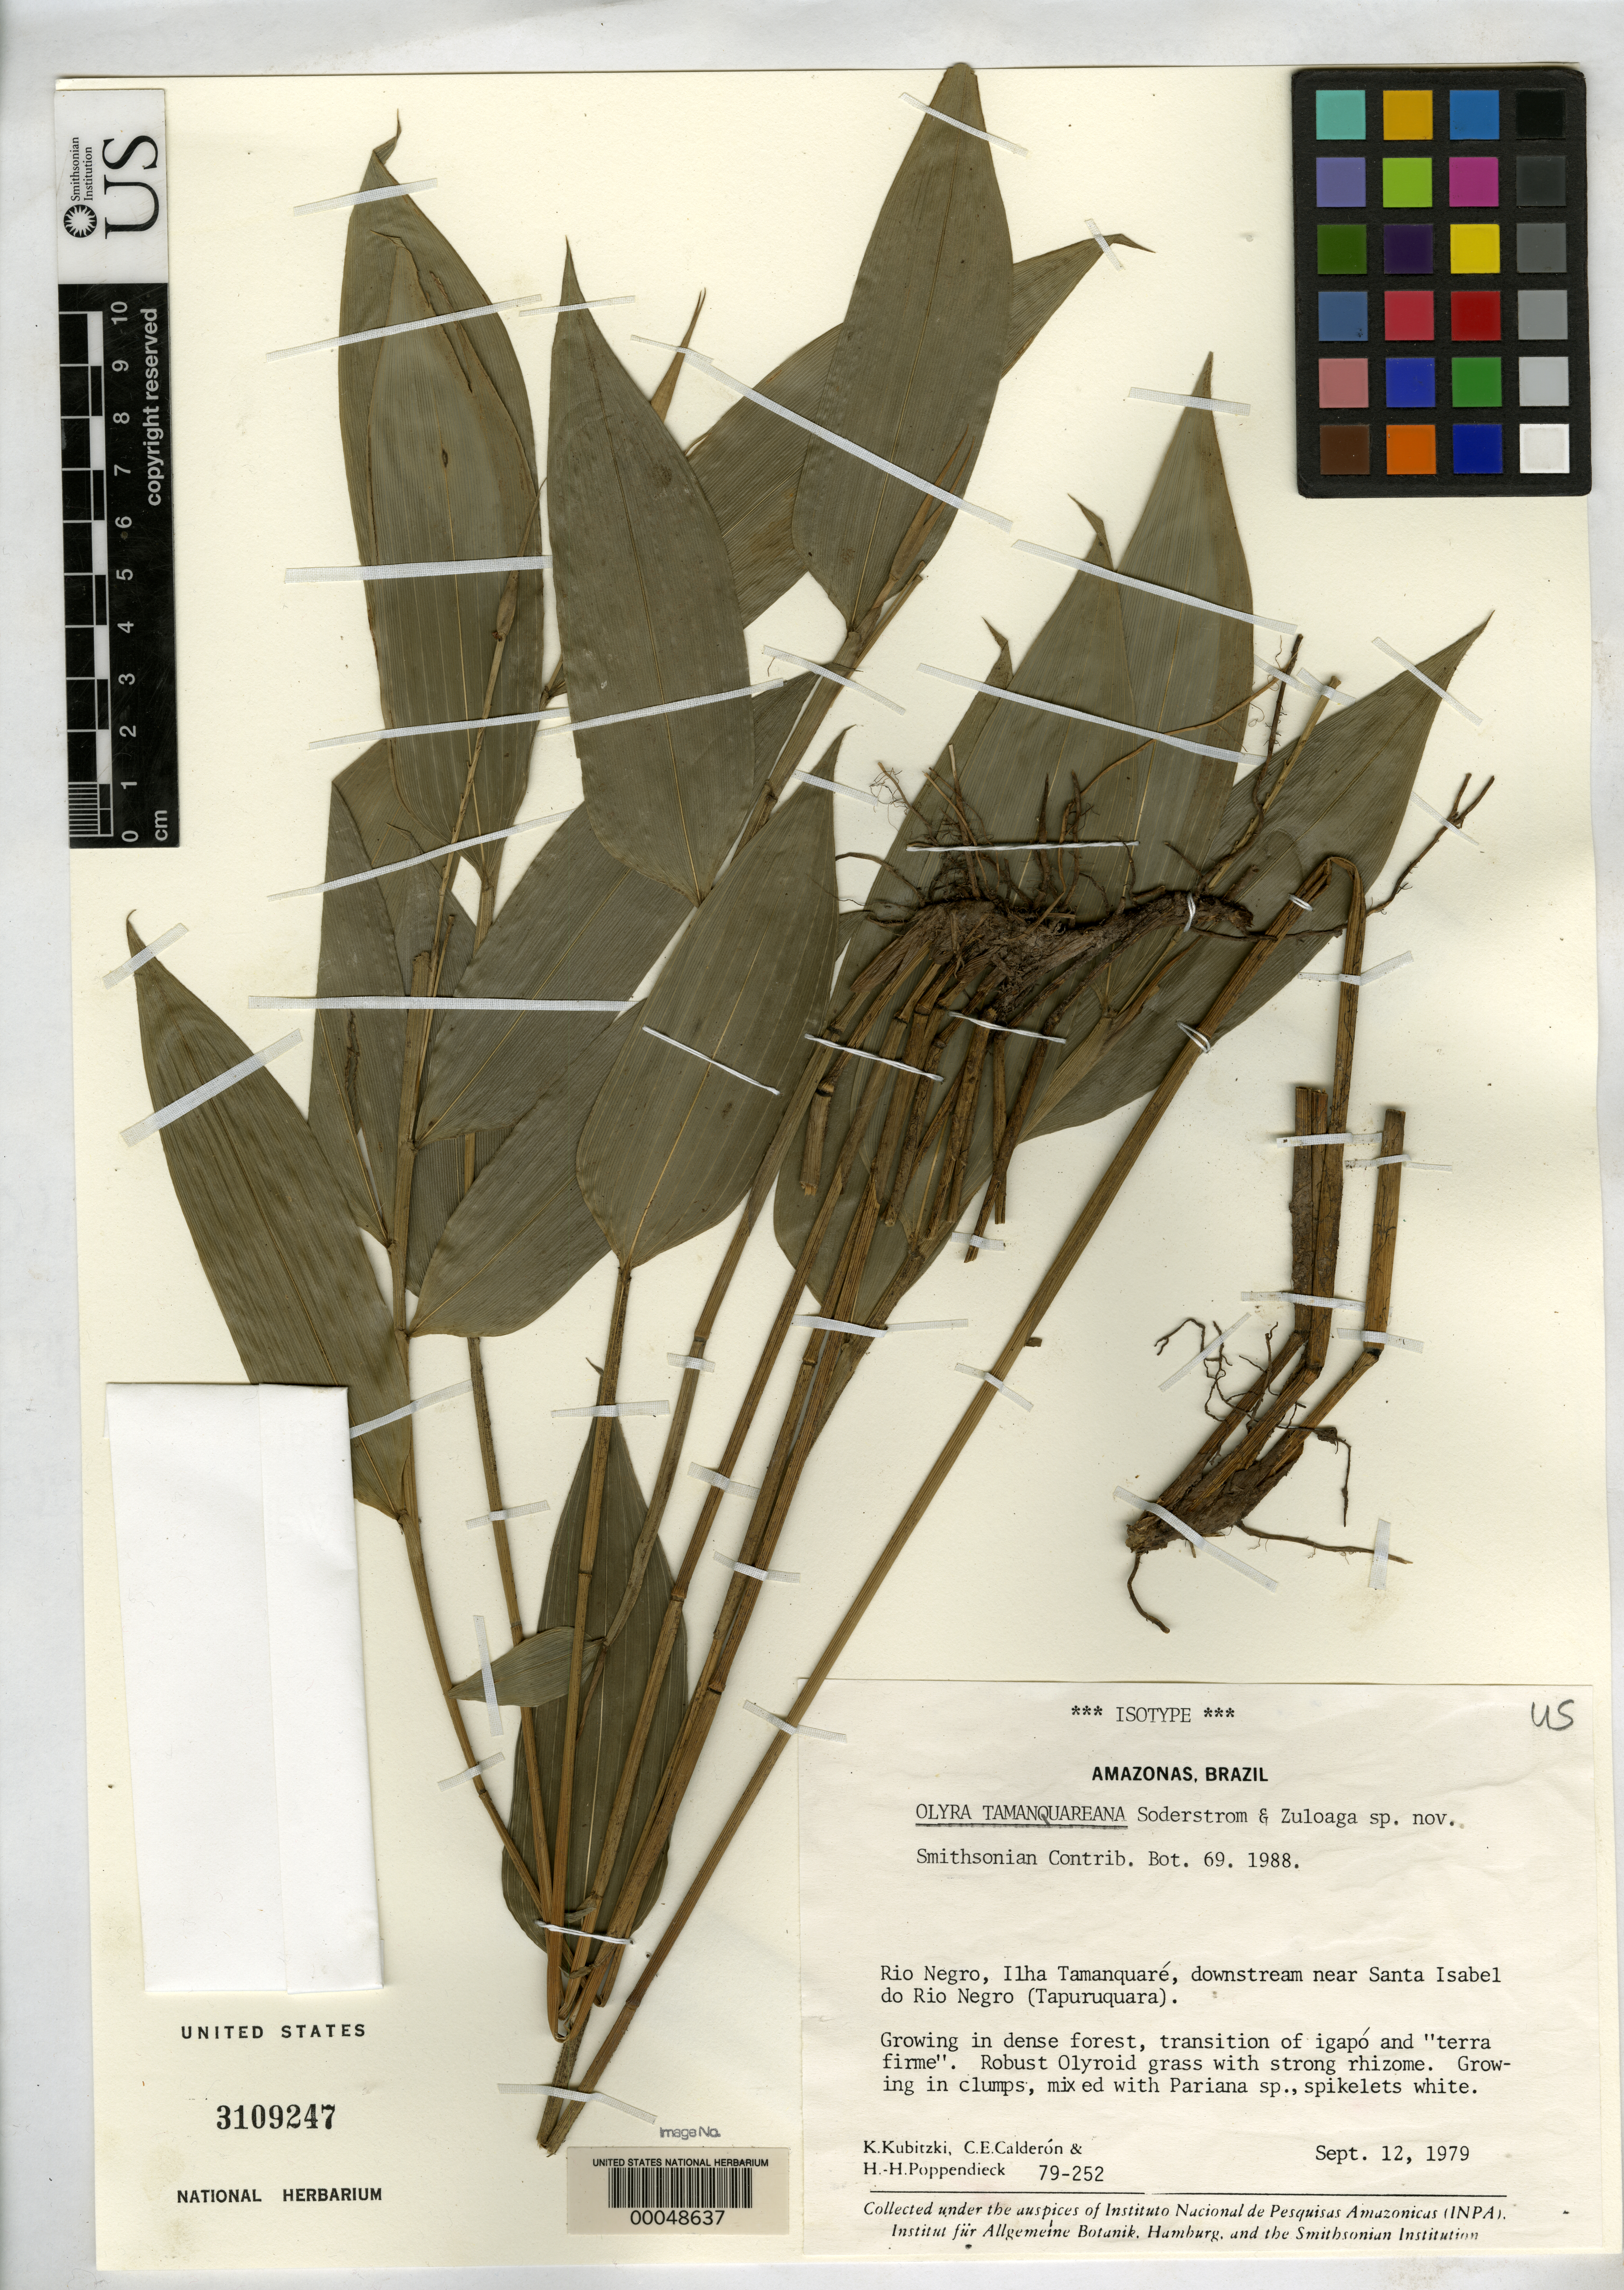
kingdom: Plantae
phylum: Tracheophyta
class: Liliopsida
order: Poales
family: Poaceae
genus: Olyra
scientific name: Olyra tamanquareana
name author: Soderstr. & Zuloaga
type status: Isotype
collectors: K. Kubitzki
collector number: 79-252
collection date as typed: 12 Sep 1979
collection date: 1979-09-12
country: Brazil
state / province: Amazonas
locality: Rio Negro, Ilha Tamanquare, downstream near Santa Isabel do Rio Negro (Tapuruquara).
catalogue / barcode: US 3109247